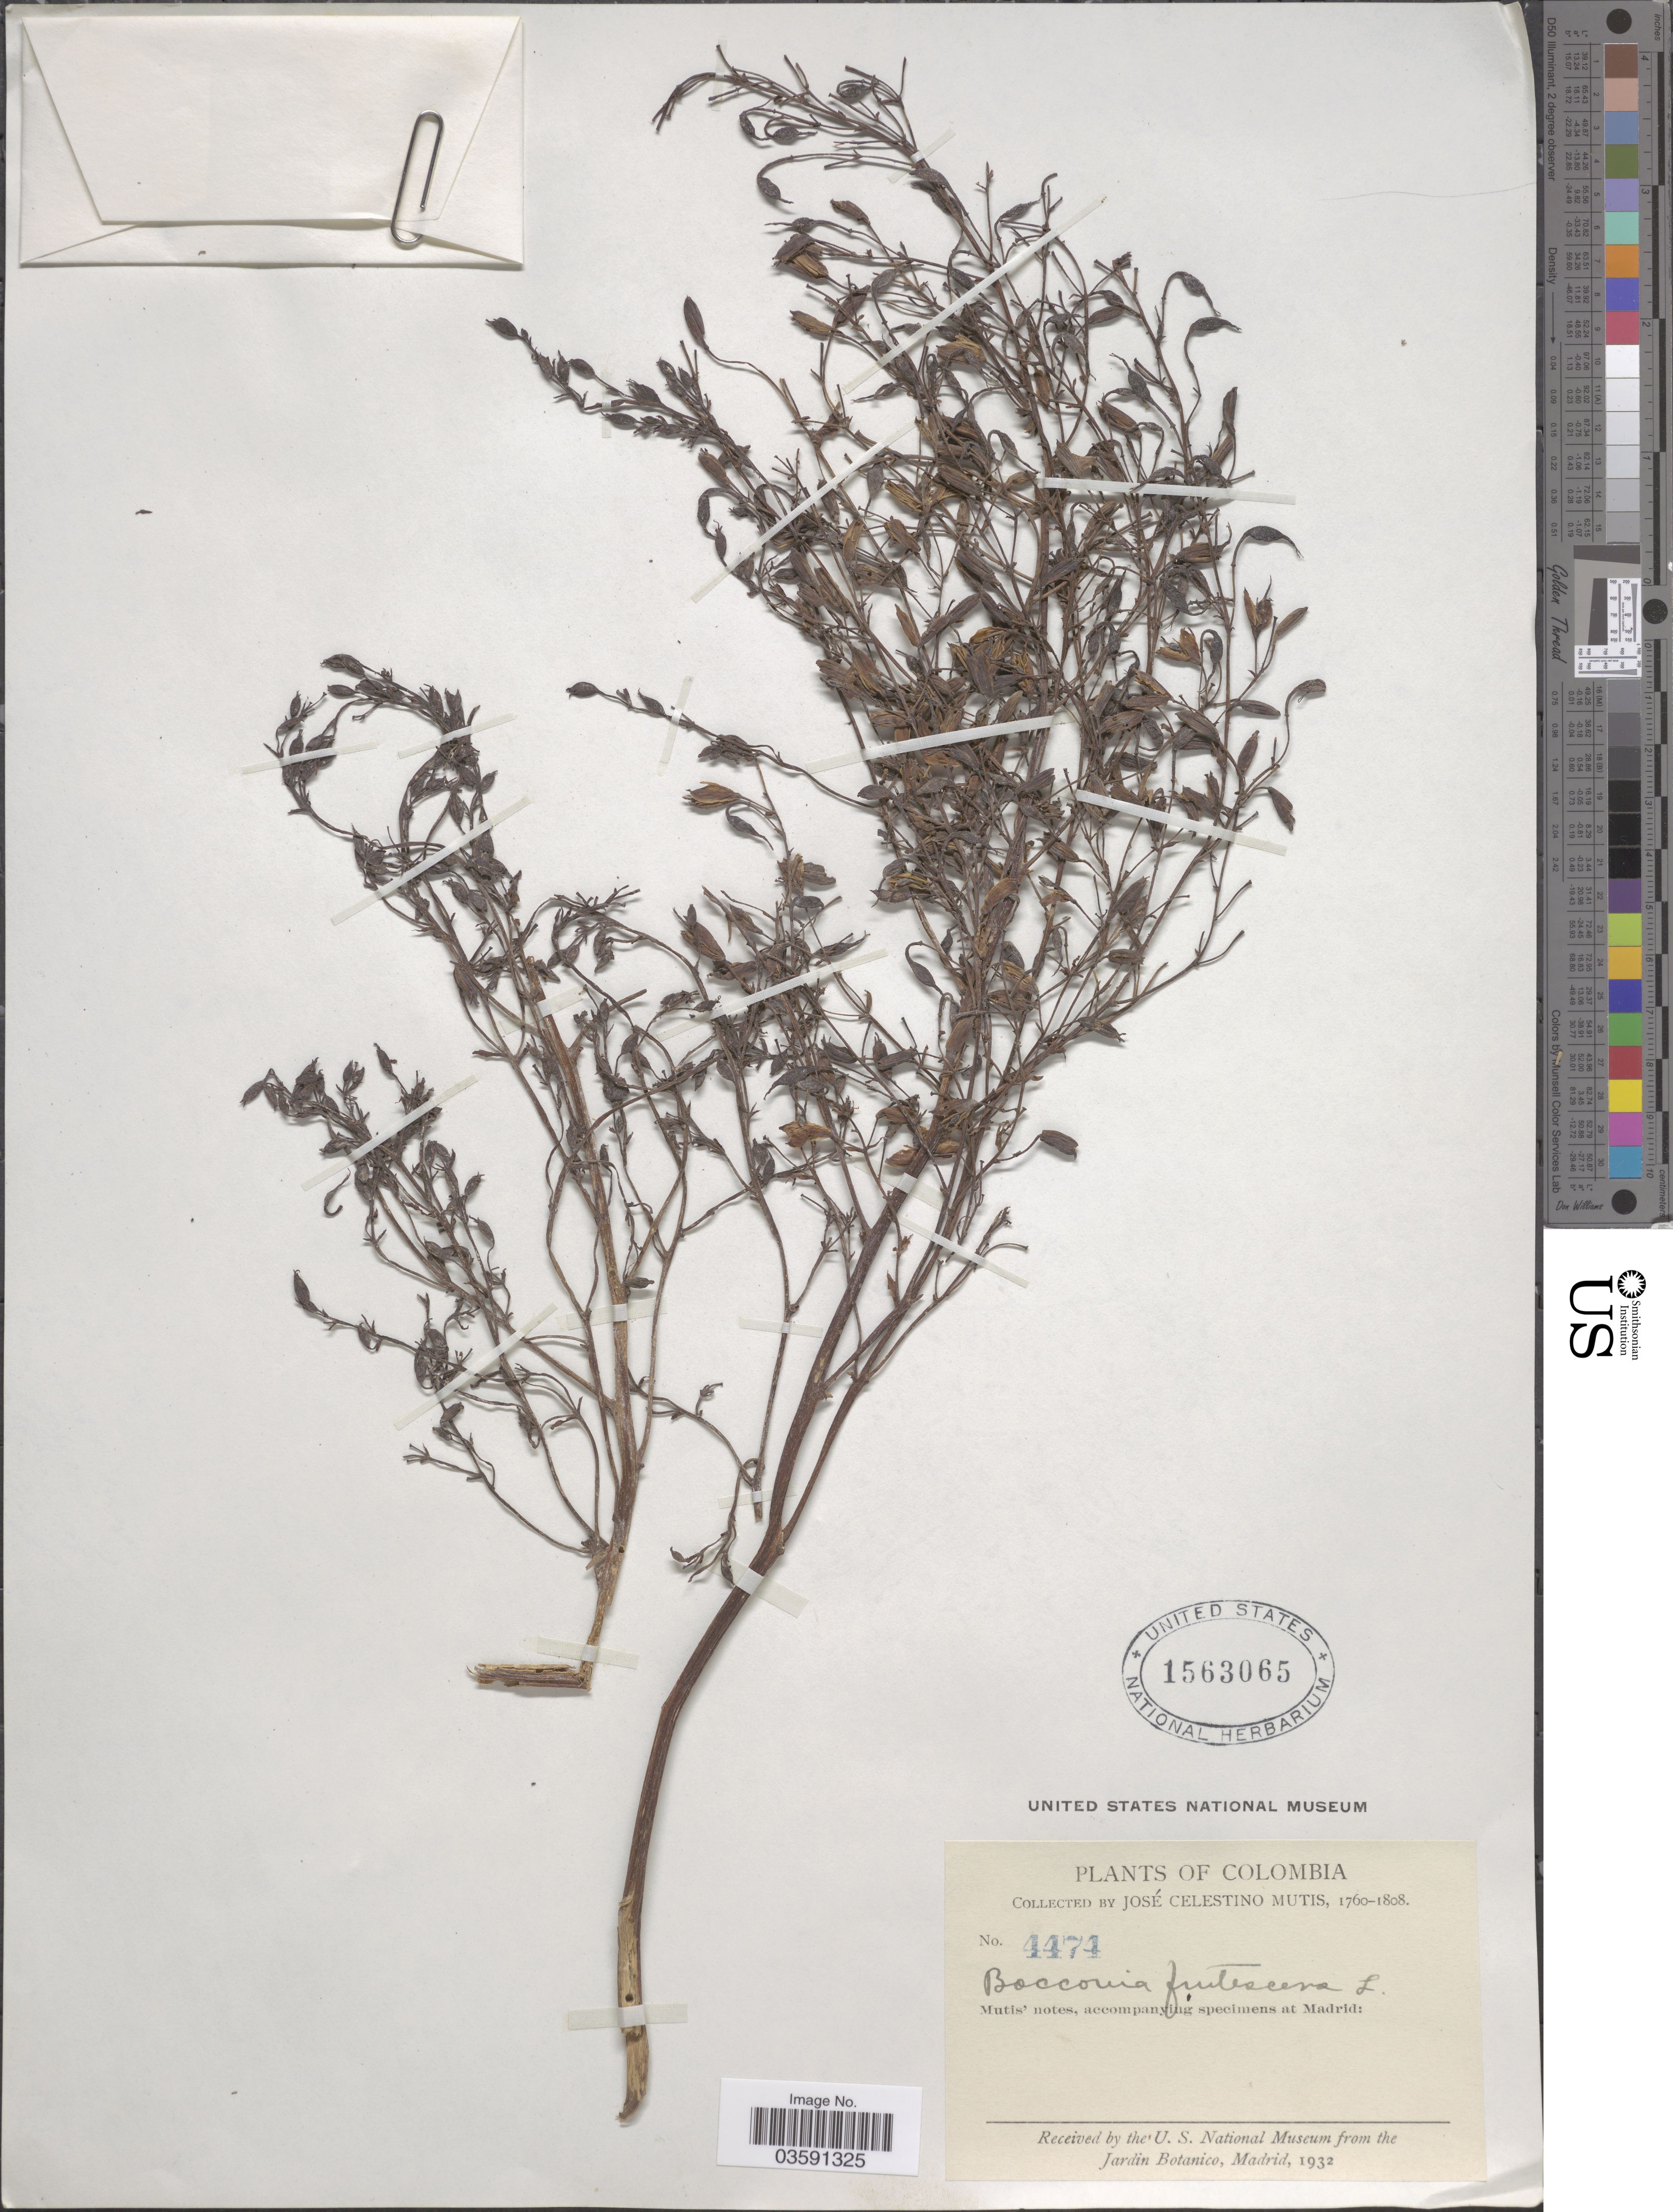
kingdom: Plantae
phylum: Tracheophyta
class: Magnoliopsida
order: Ranunculales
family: Papaveraceae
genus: Bocconia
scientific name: Bocconia integrifolia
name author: Bonpl.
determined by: Strong, Mark T., (BOT), Smithsonian Institution - National Museum of Natural History (UNITED STATES)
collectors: J. C. B. Mutis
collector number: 4474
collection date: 1760/1808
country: Colombia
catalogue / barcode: US 1563065